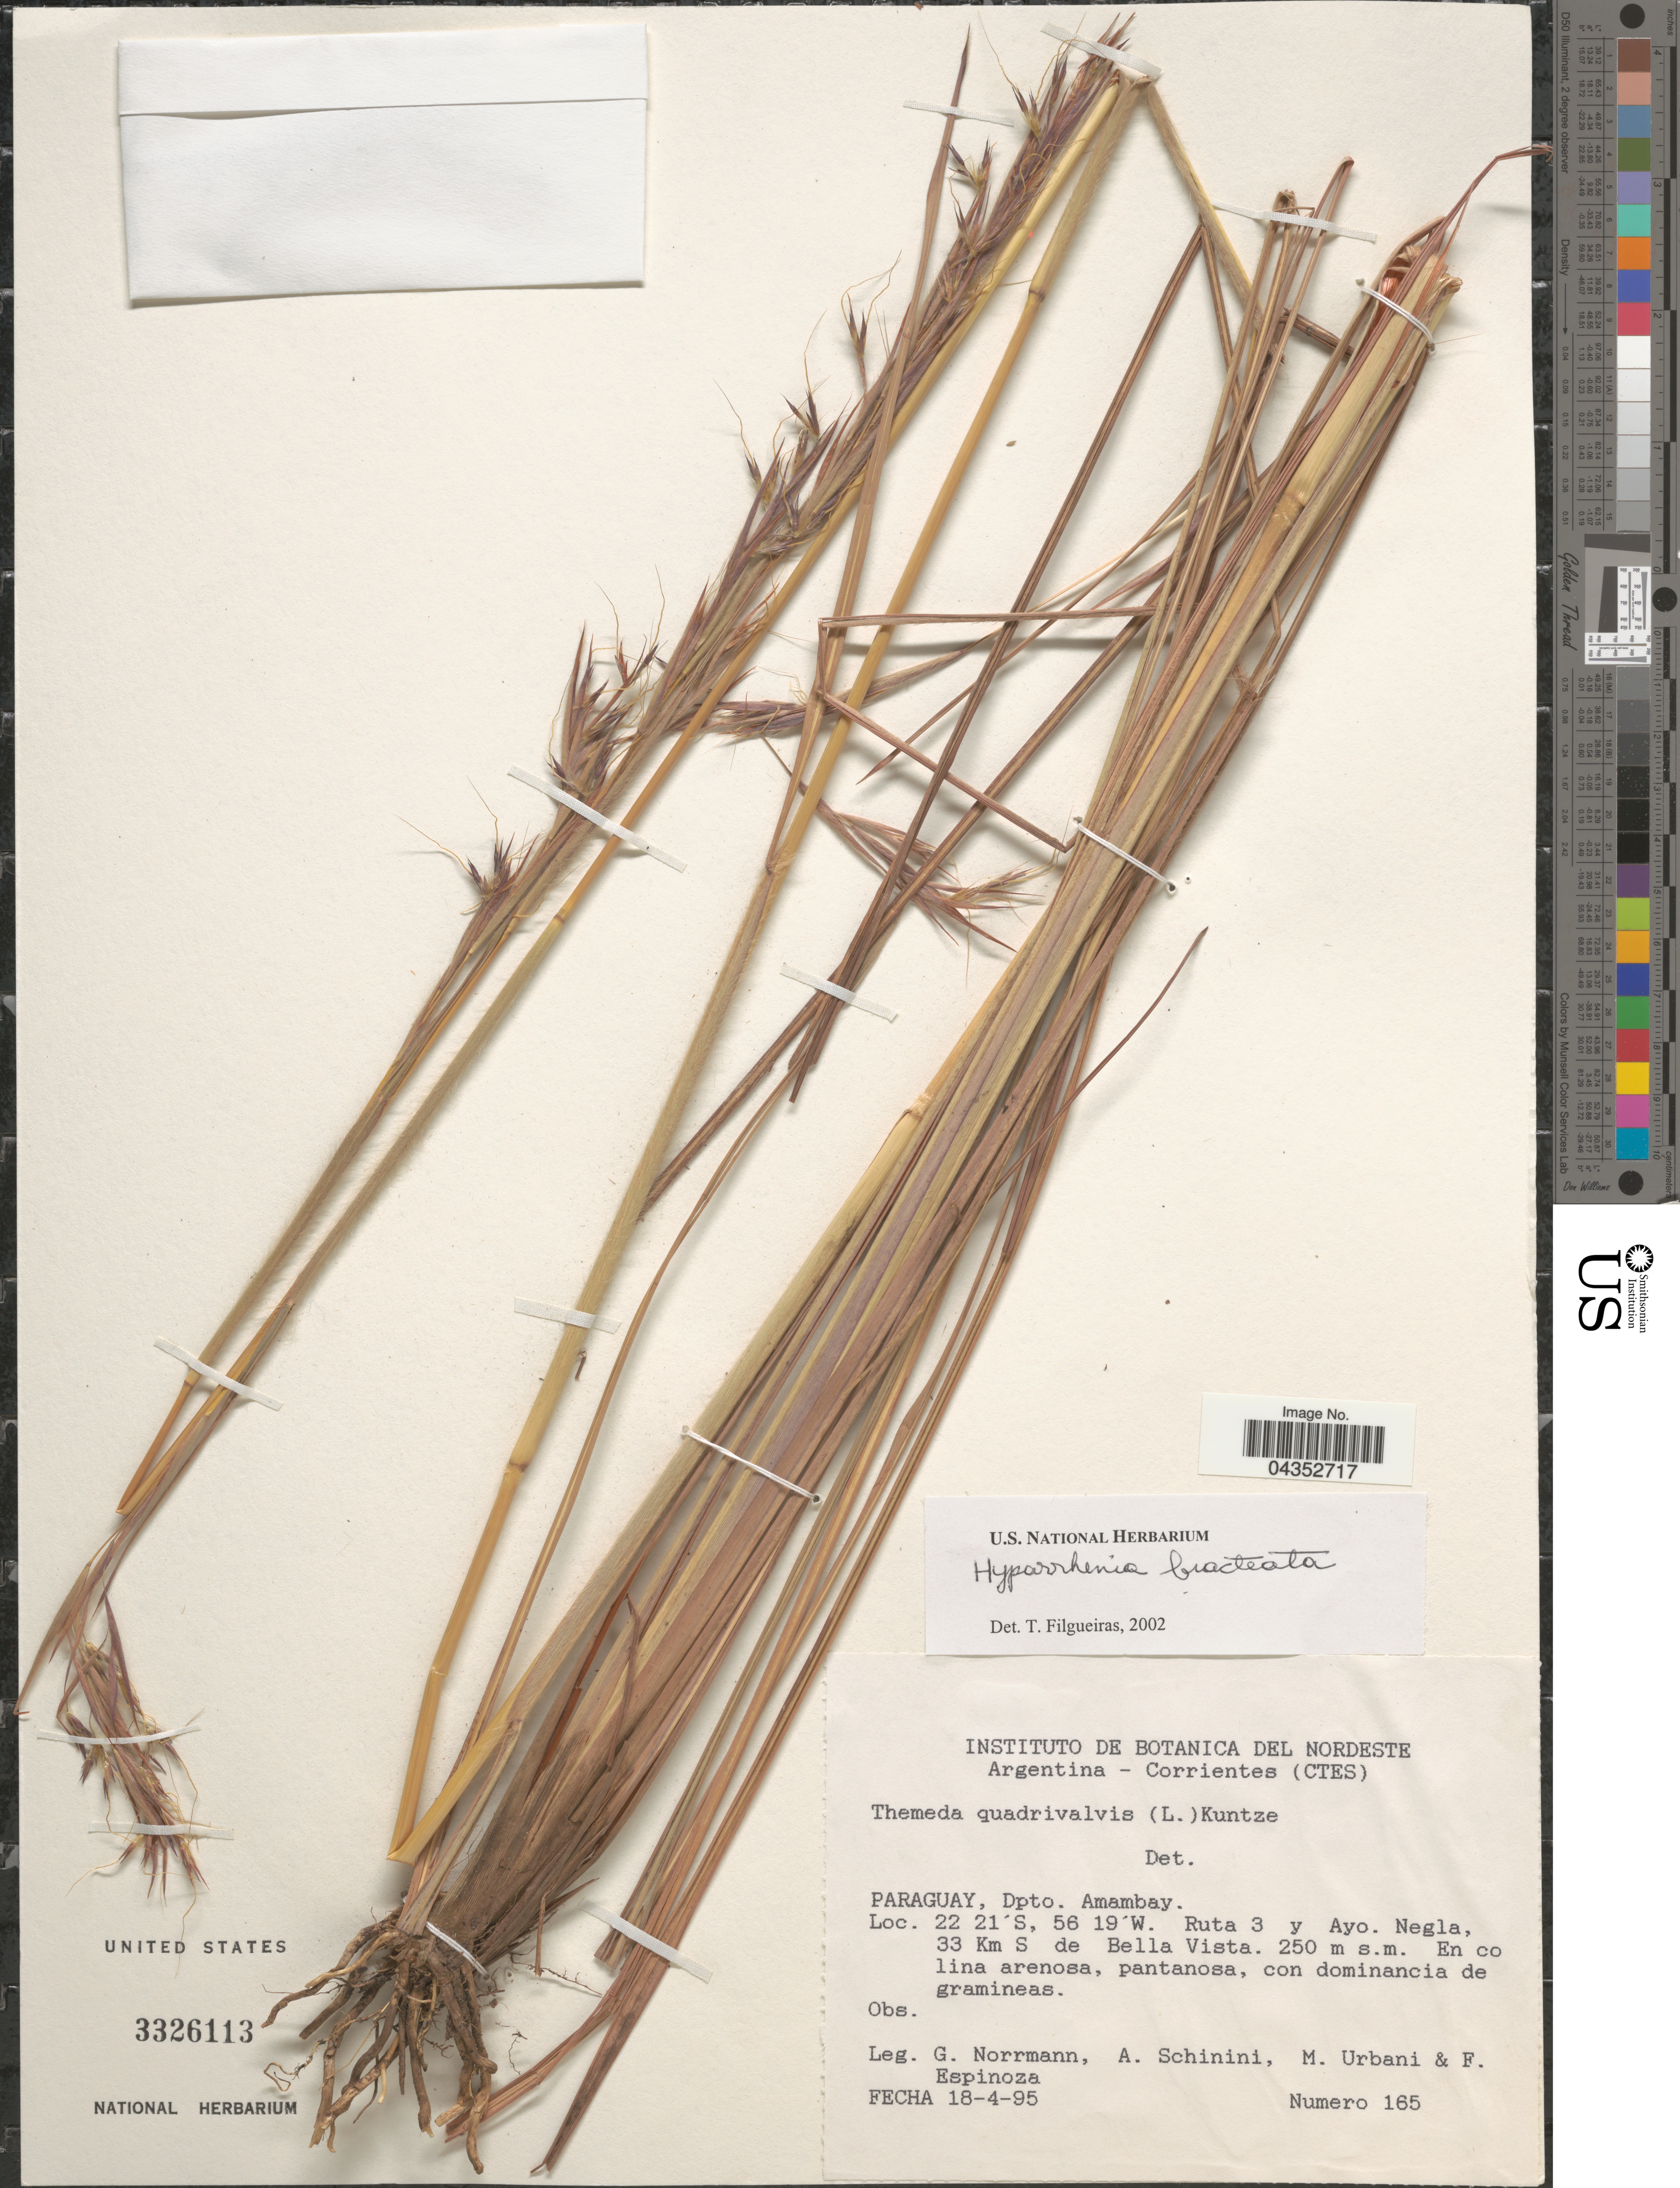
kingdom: Plantae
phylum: Tracheophyta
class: Liliopsida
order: Poales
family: Poaceae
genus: Hyparrhenia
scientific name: Hyparrhenia bracteata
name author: (Humb. & Bonpl.) Stapf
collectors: G. Norrmann, A. Schinini, M. Urbani & F. Espinoza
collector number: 165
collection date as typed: Transcribed d/m/y: 18/4/95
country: Paraguay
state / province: Amambay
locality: Dpto. Amambay. Ruta 3 y Ayo. Negla, 33 Km S de Bella Vista.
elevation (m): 250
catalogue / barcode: US 3326113